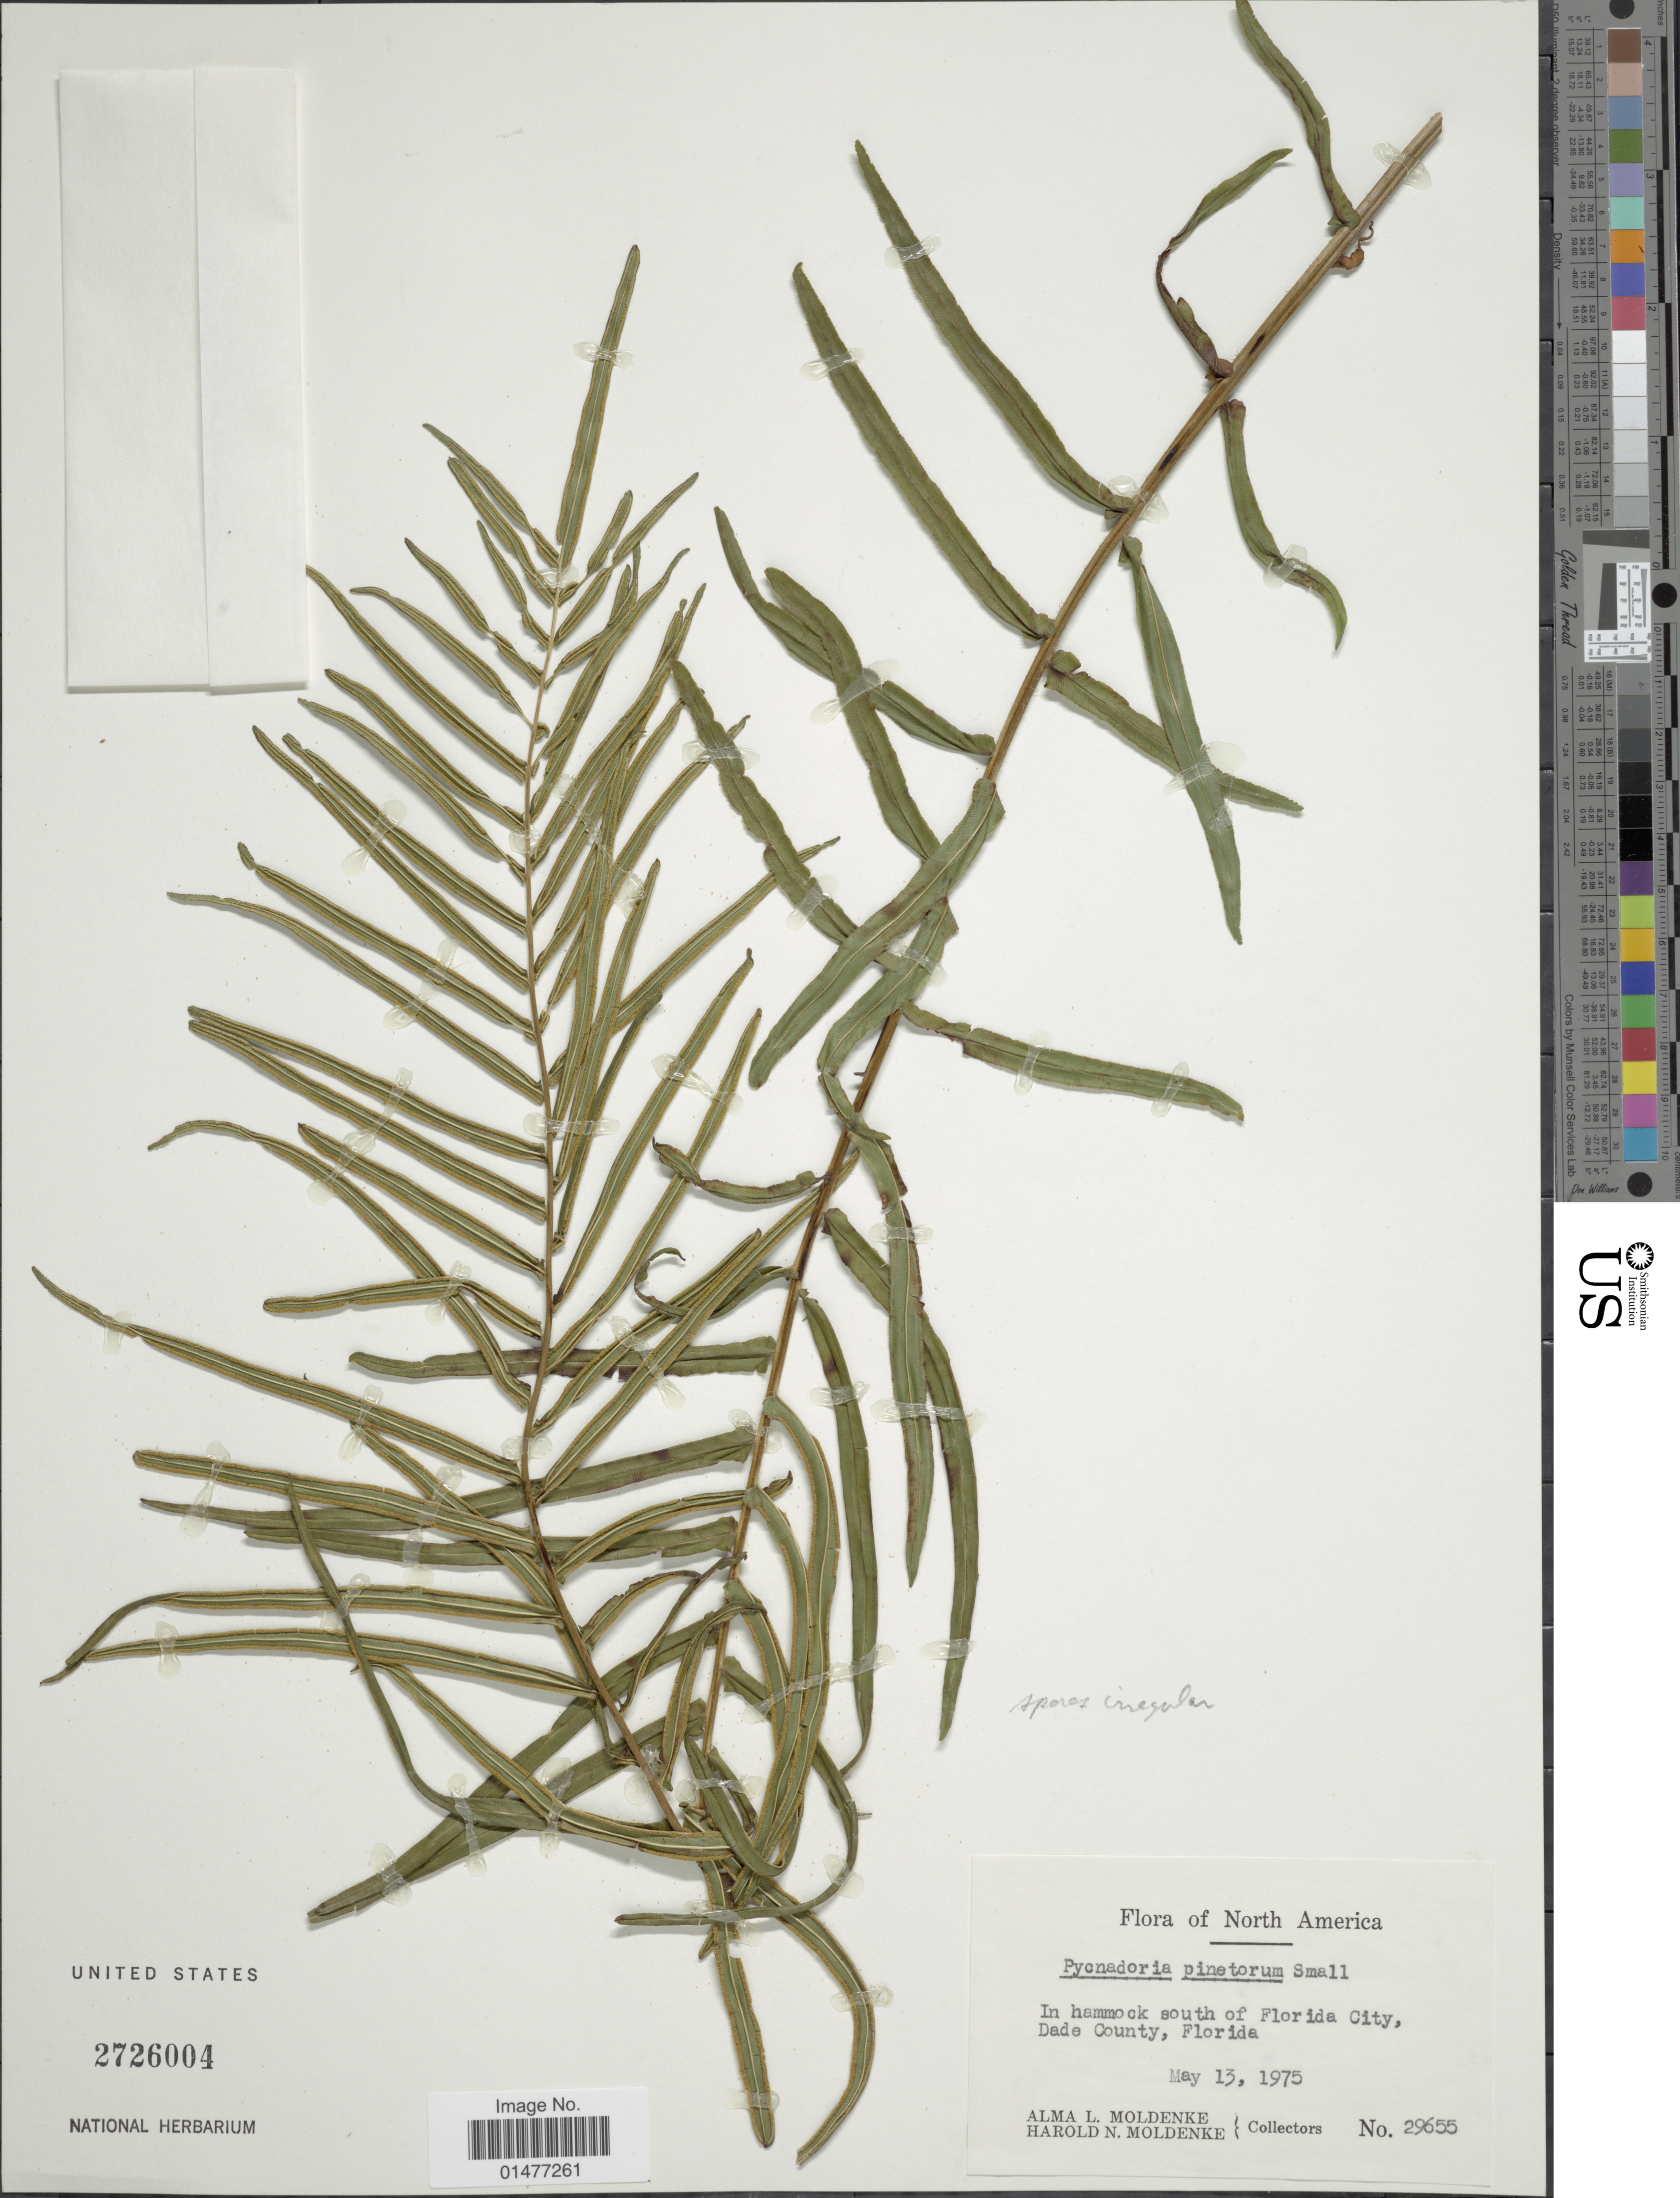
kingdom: Plantae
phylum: Tracheophyta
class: Polypodiopsida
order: Polypodiales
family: Pteridaceae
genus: Pteris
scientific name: Pteris x delchampsii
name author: W.H. Wagner & Nauman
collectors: A. L. Moldenke & H. N. Moldenke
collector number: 29655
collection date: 1975-05-13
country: United States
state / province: Florida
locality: Flora of North America, In hammock south of Florida City, Dade County,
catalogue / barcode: US 2726004